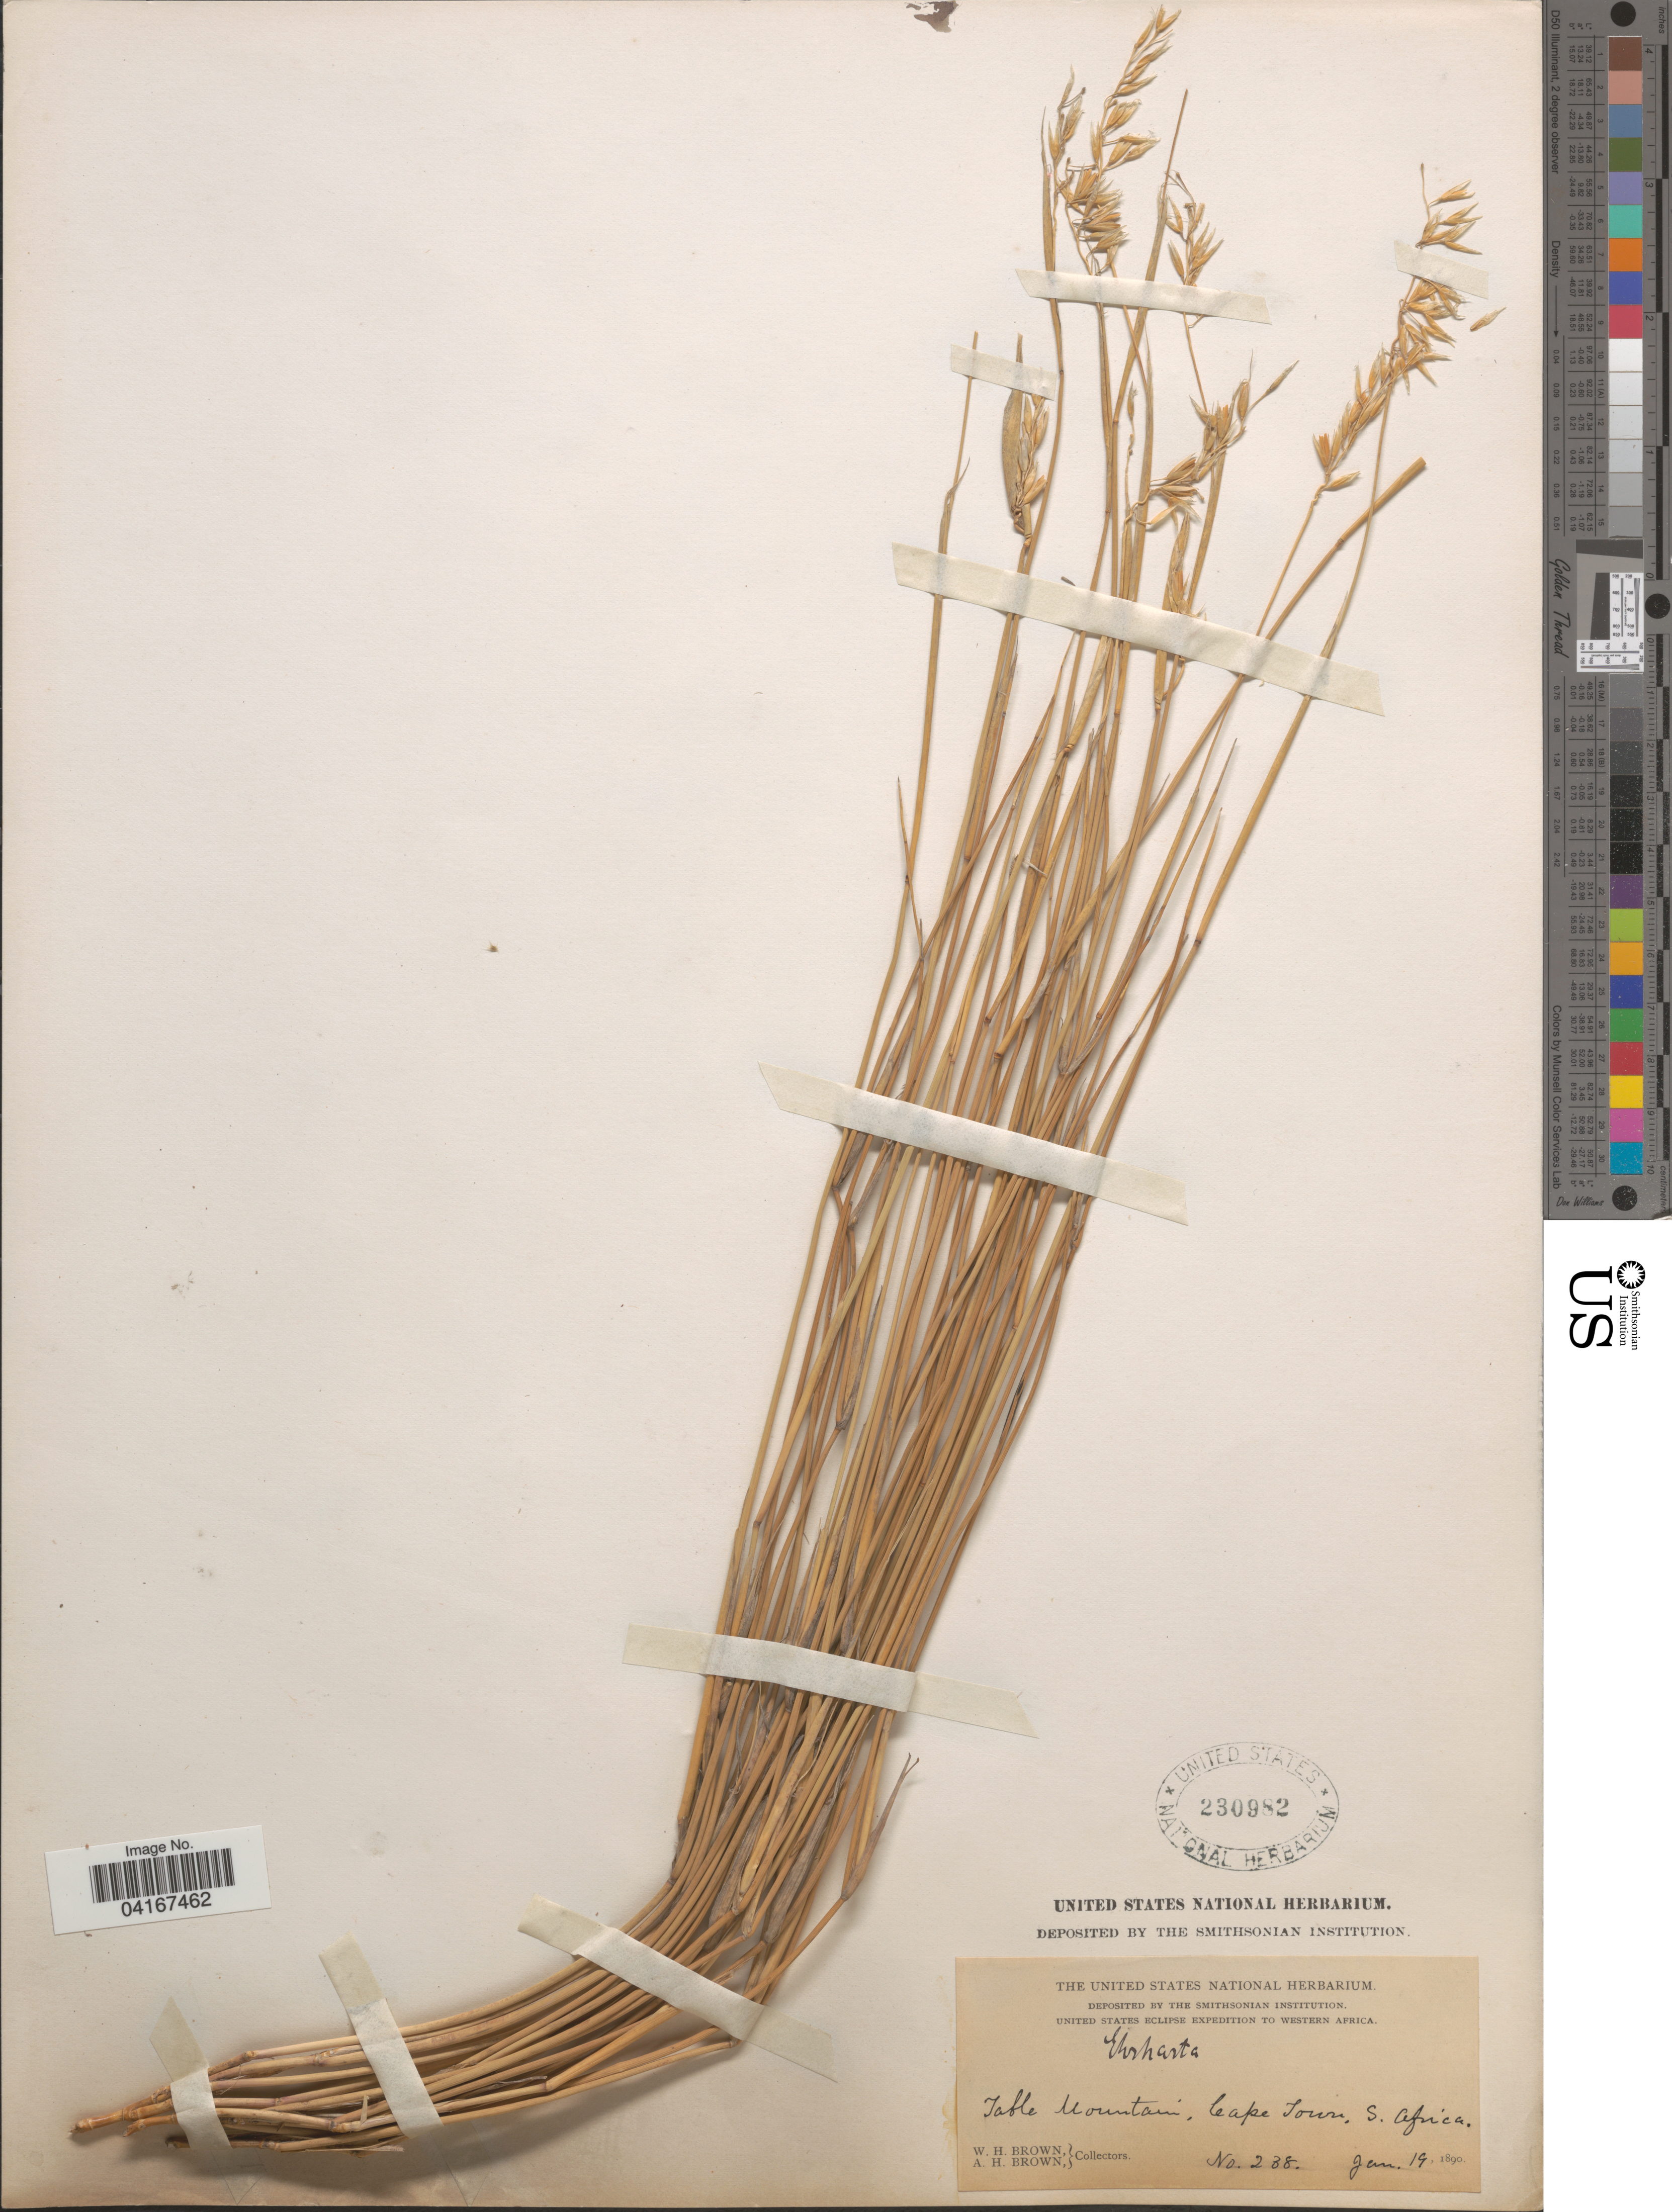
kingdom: Plantae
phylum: Tracheophyta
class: Liliopsida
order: Poales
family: Poaceae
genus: Ehrharta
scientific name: Ehrharta sp.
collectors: W. H. Brown & A. H. Brown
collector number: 238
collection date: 1890-01-19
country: South Africa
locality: Table Mountain, Cape Town, S. Africa. United States Expedition to Western Africa.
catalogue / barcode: US 230982